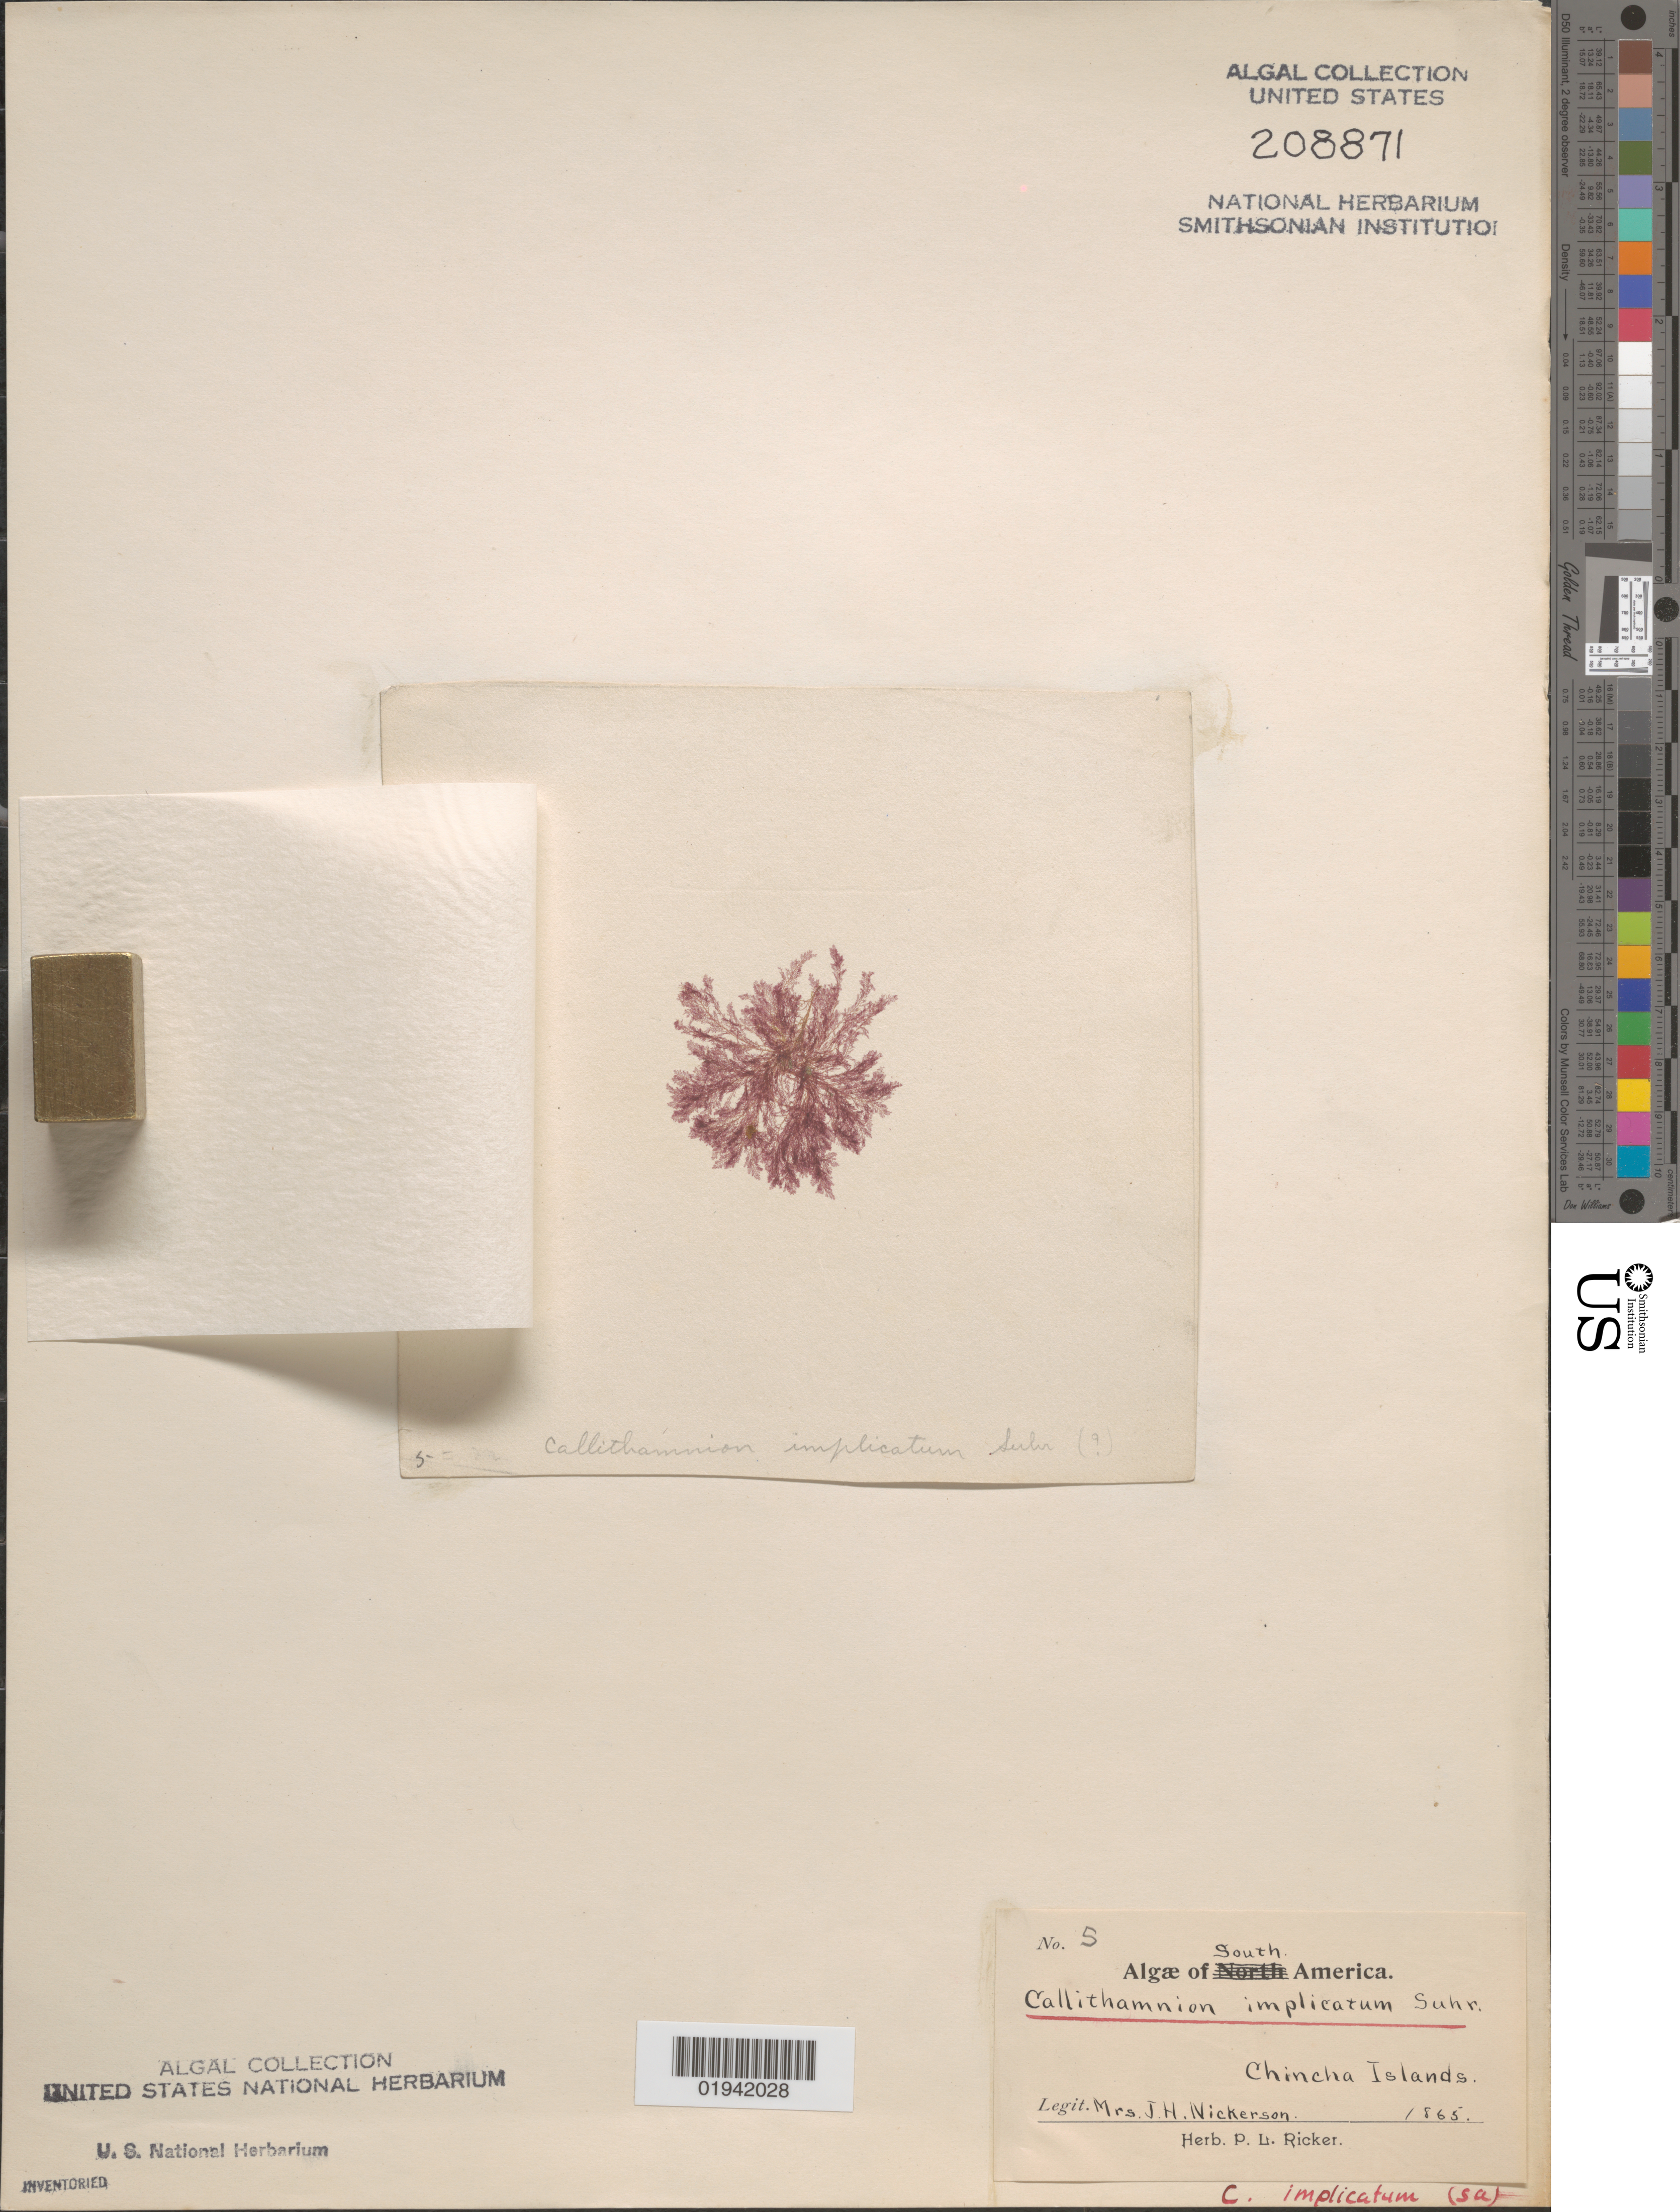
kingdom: Plantae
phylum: Rhodophyta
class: Florideophyceae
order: Ceramiales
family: Callithamniaceae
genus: Callithamnion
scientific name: Callithamnion implicatum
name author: (Kütz.) J. Agardh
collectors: M. Nickerson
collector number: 5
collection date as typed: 1865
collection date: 1865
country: Peru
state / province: Ica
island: Islas de Chincha (Chincha Islands)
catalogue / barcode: US 208871